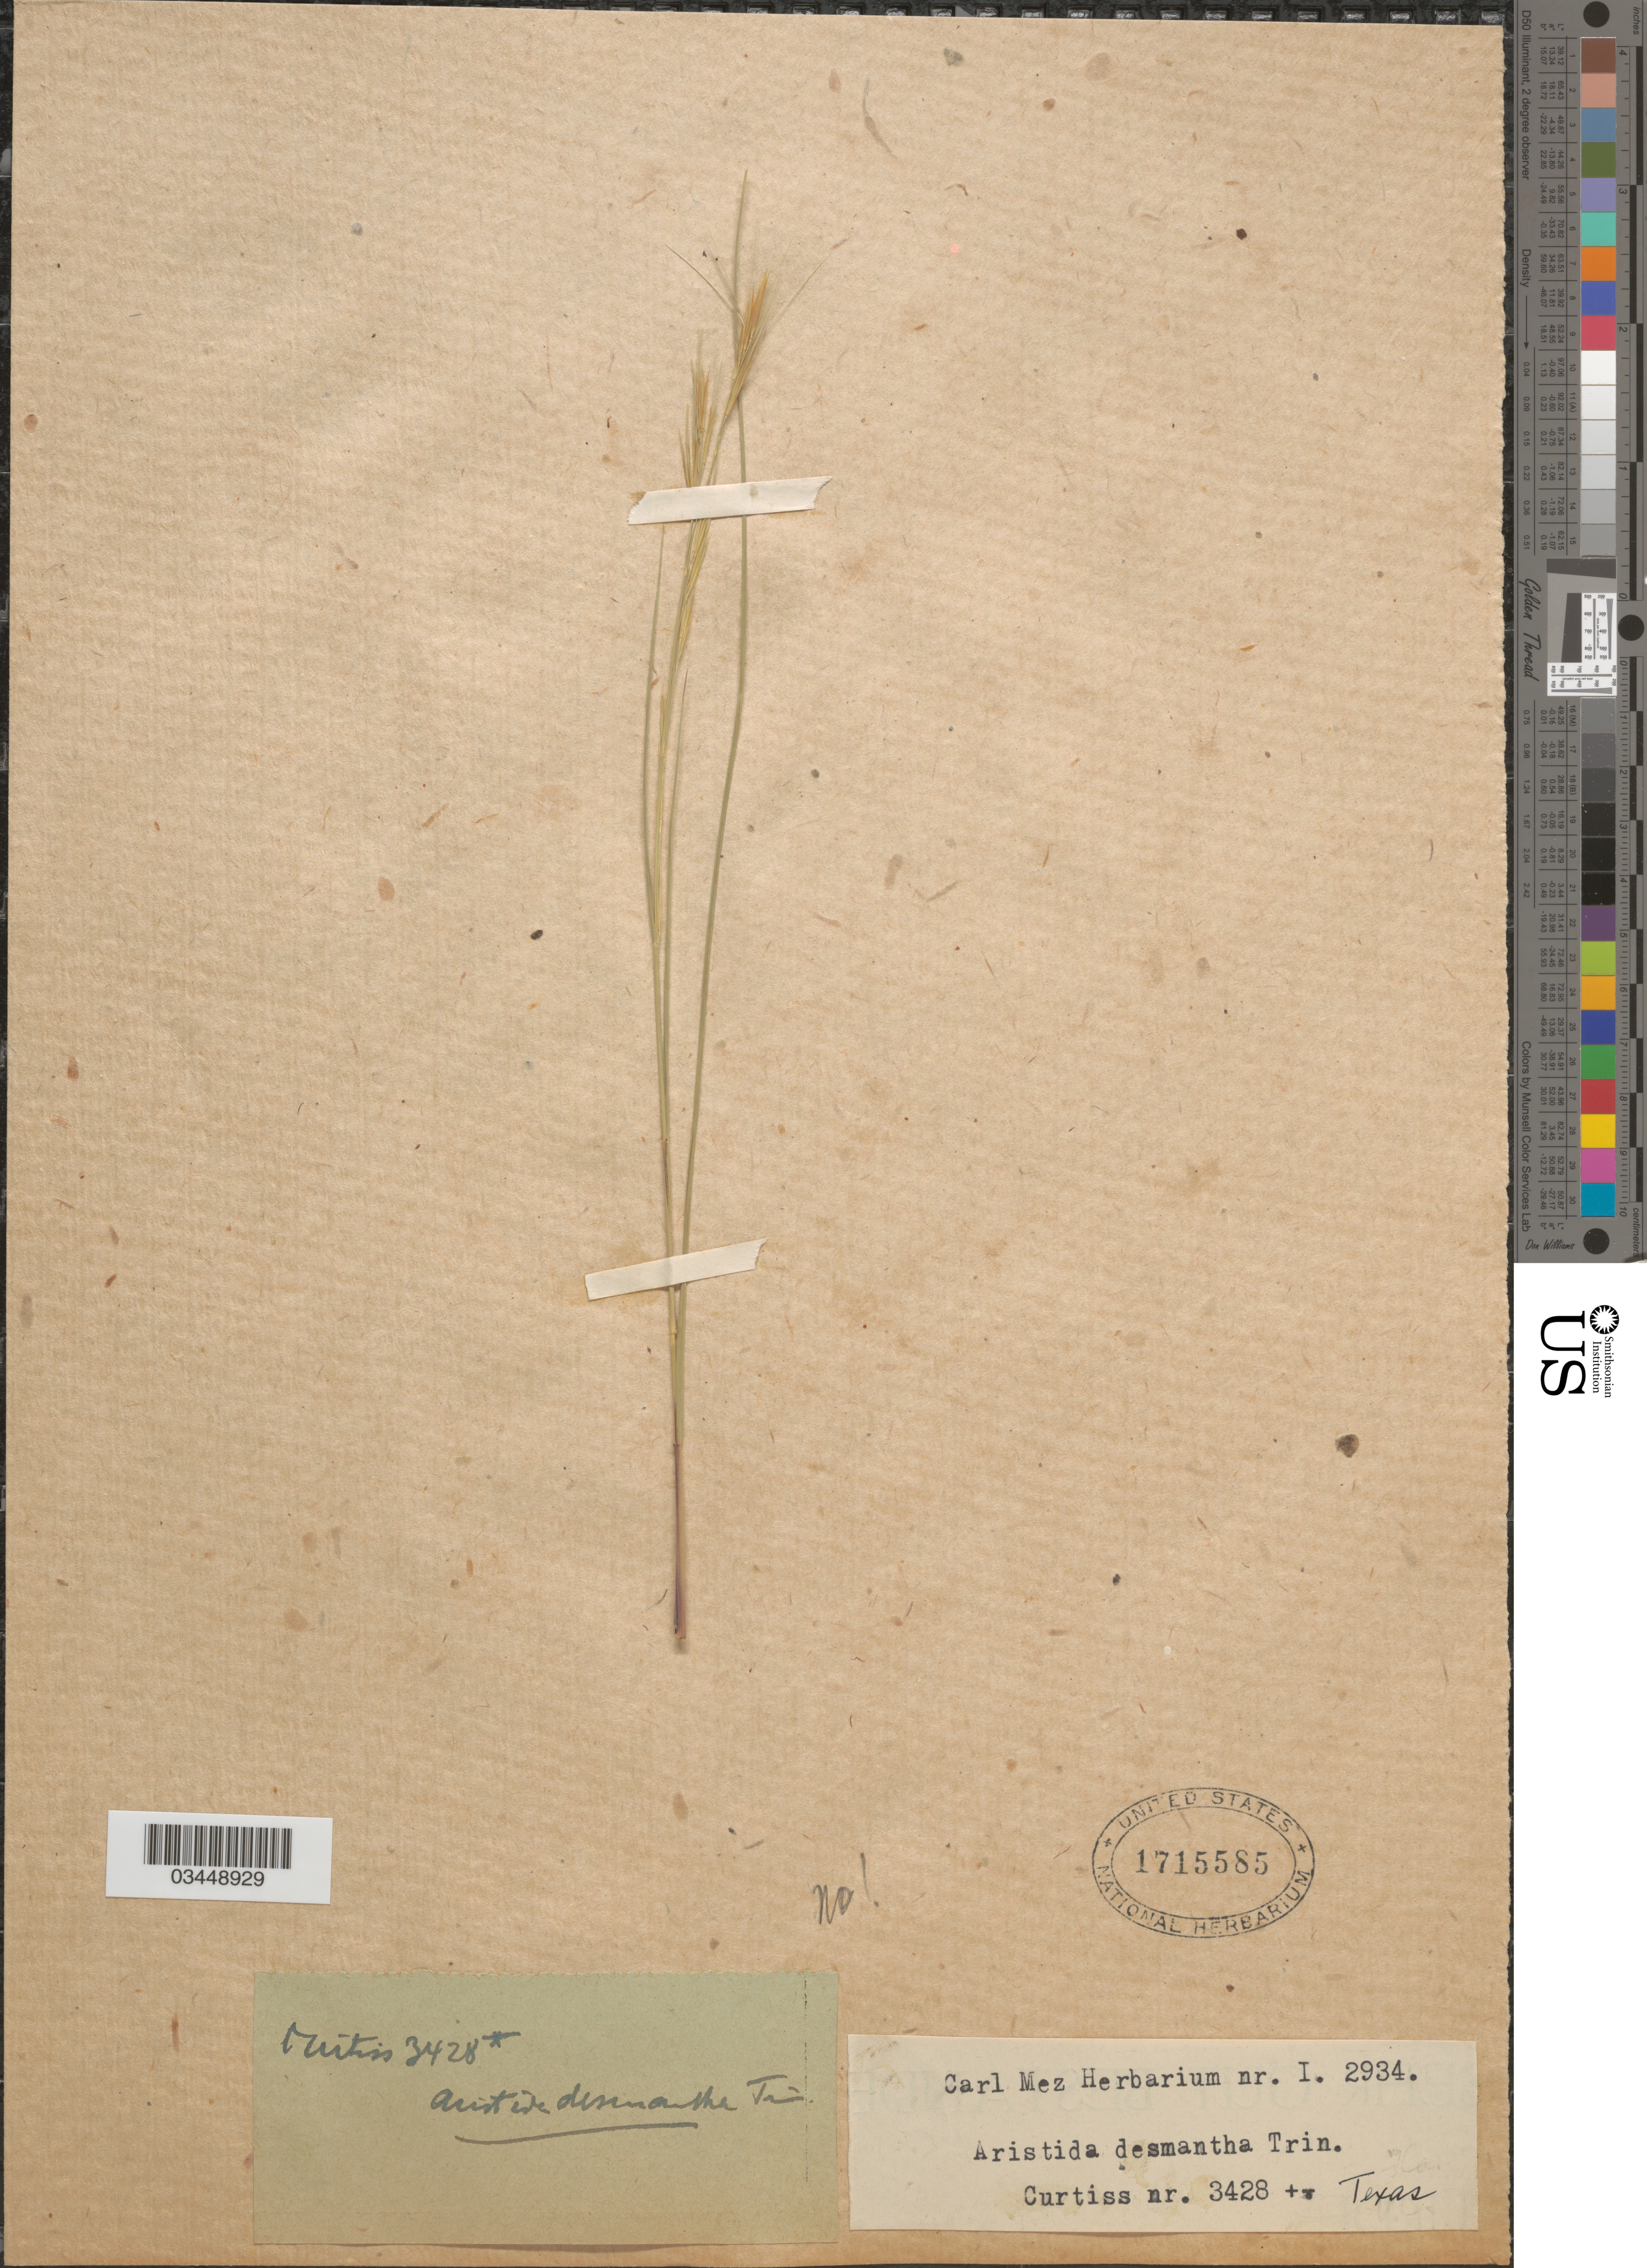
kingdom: Plantae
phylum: Tracheophyta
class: Liliopsida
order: Poales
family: Poaceae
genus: Aristida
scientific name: Aristida desmantha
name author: Trin. & Rupr.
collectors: -. Curtiss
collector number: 3428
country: United States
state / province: Texas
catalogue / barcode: US 1715585